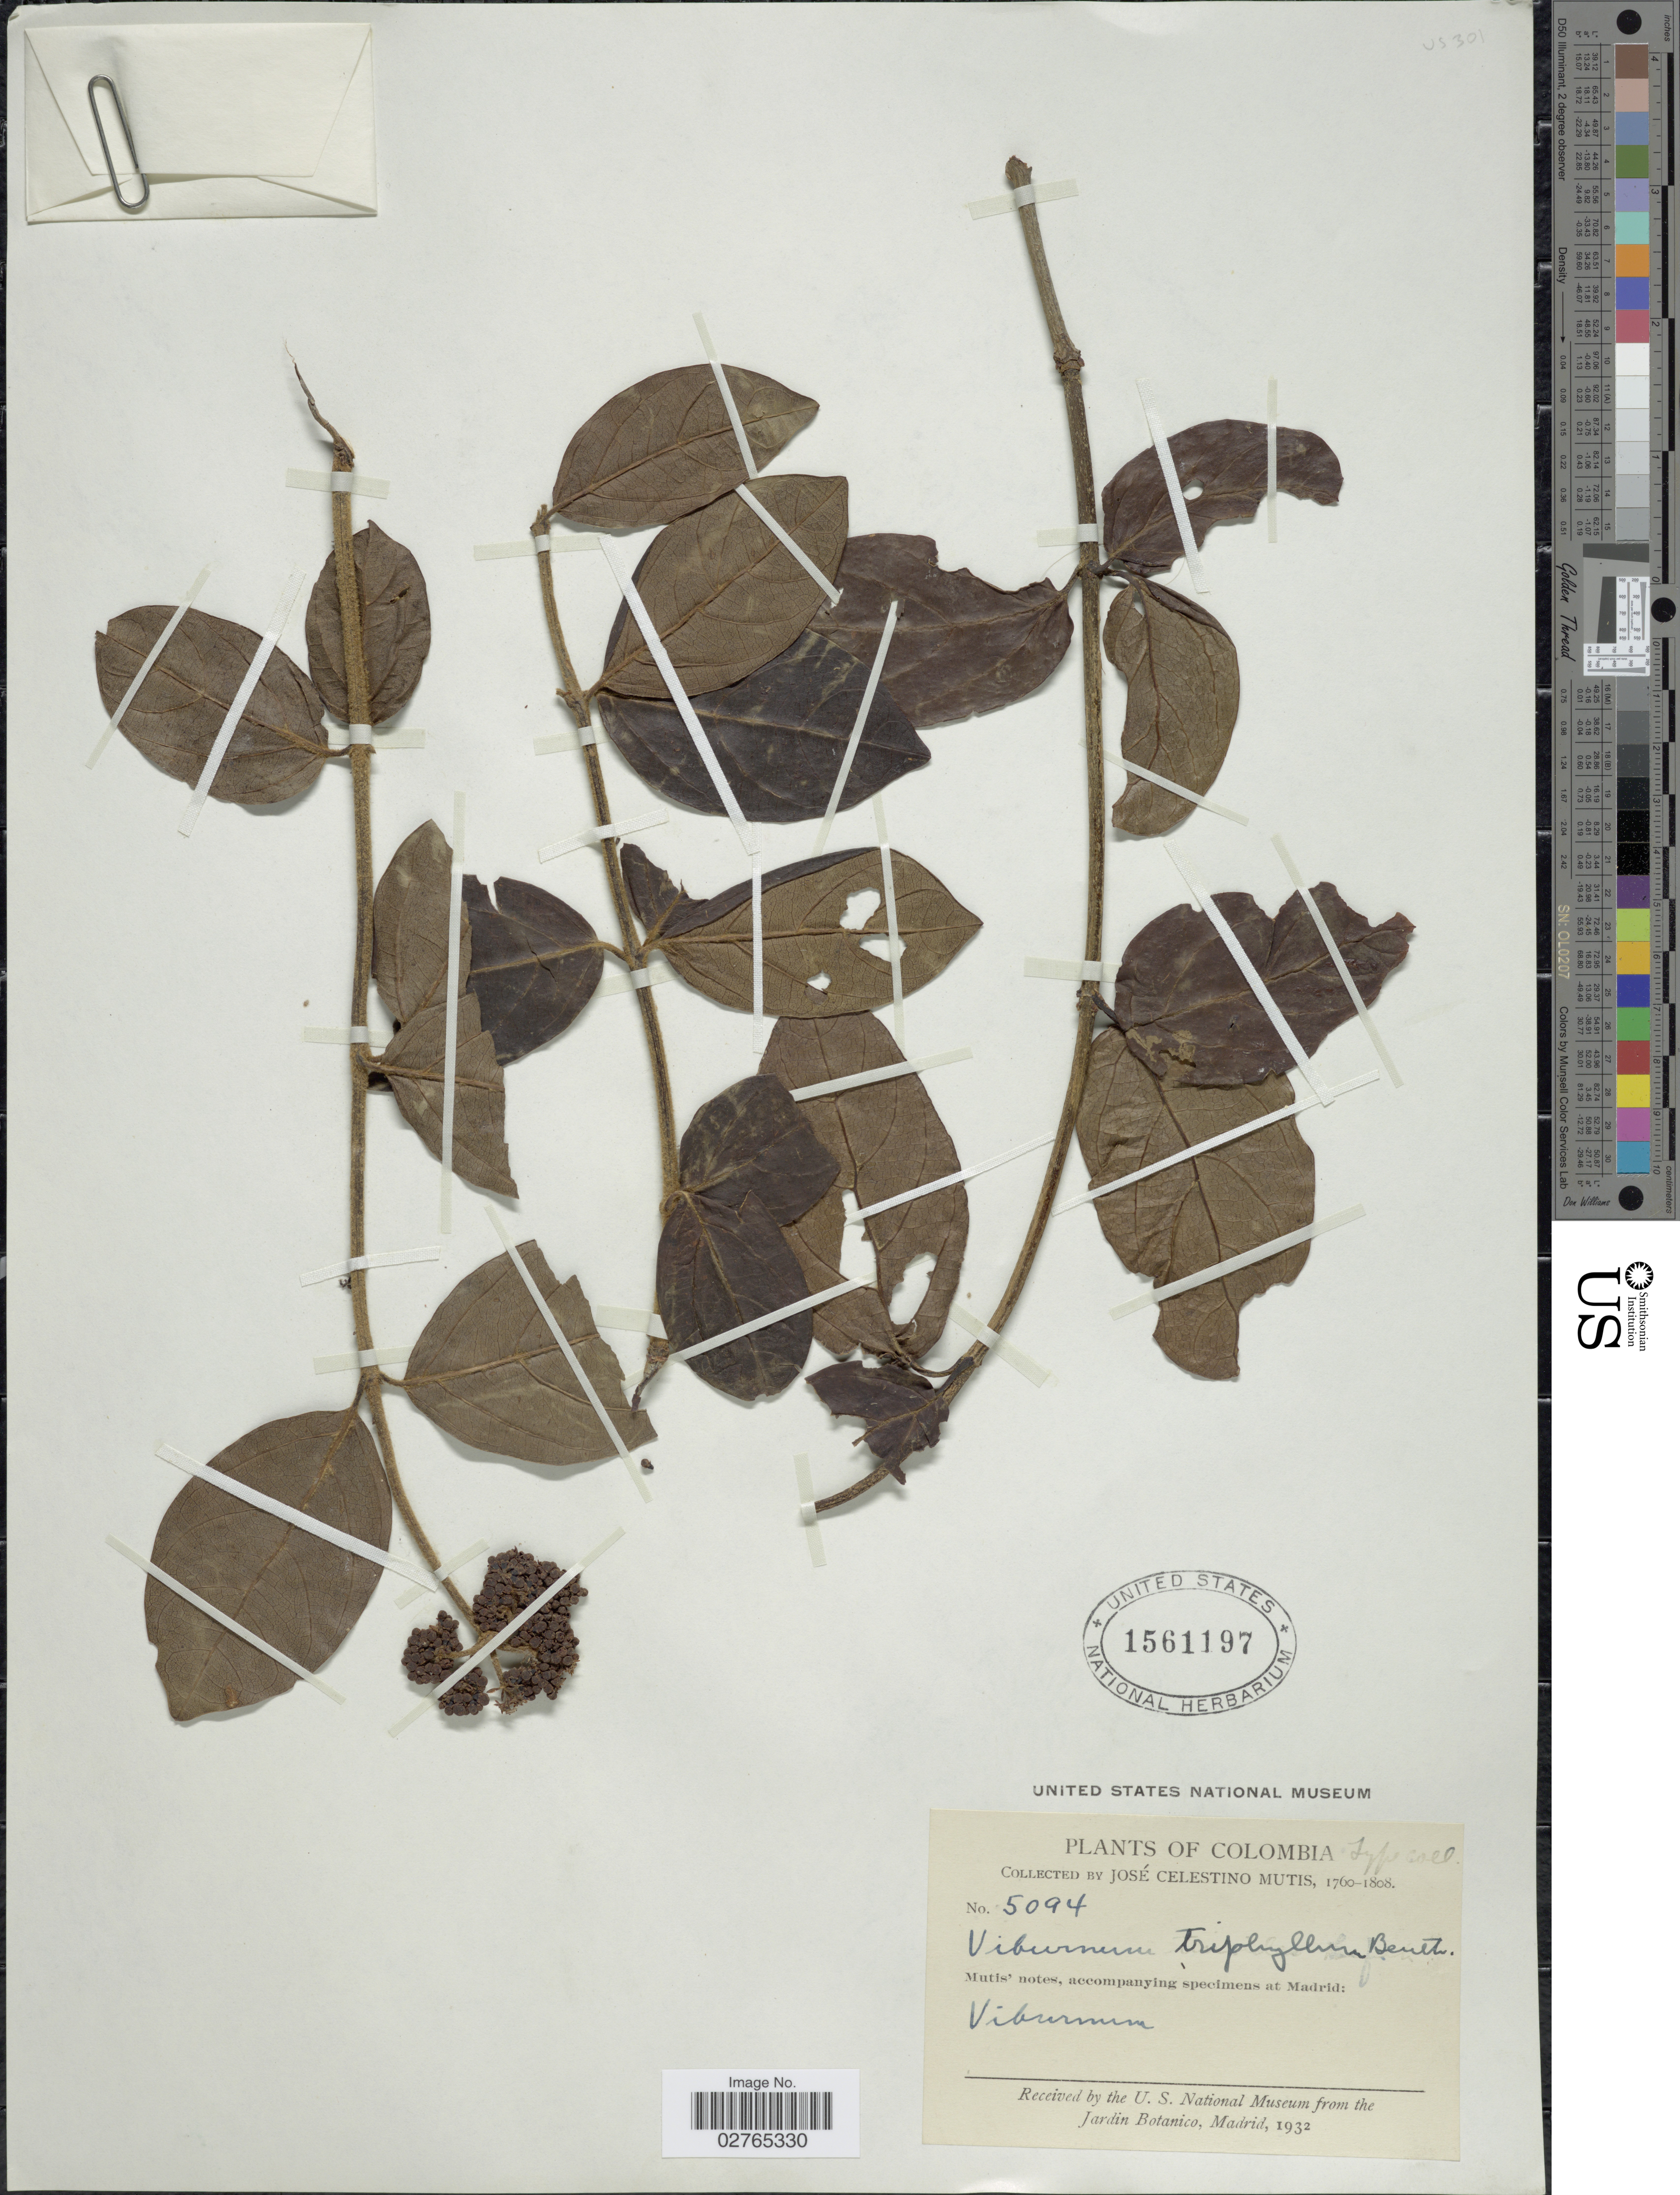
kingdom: Plantae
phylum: Tracheophyta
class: Magnoliopsida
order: Dipsacales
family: Viburnaceae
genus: Viburnum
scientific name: Viburnum triphyllum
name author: Benth.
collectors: J. C. B. Mutis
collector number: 5094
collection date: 1760/1808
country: Colombia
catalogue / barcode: US 1561197